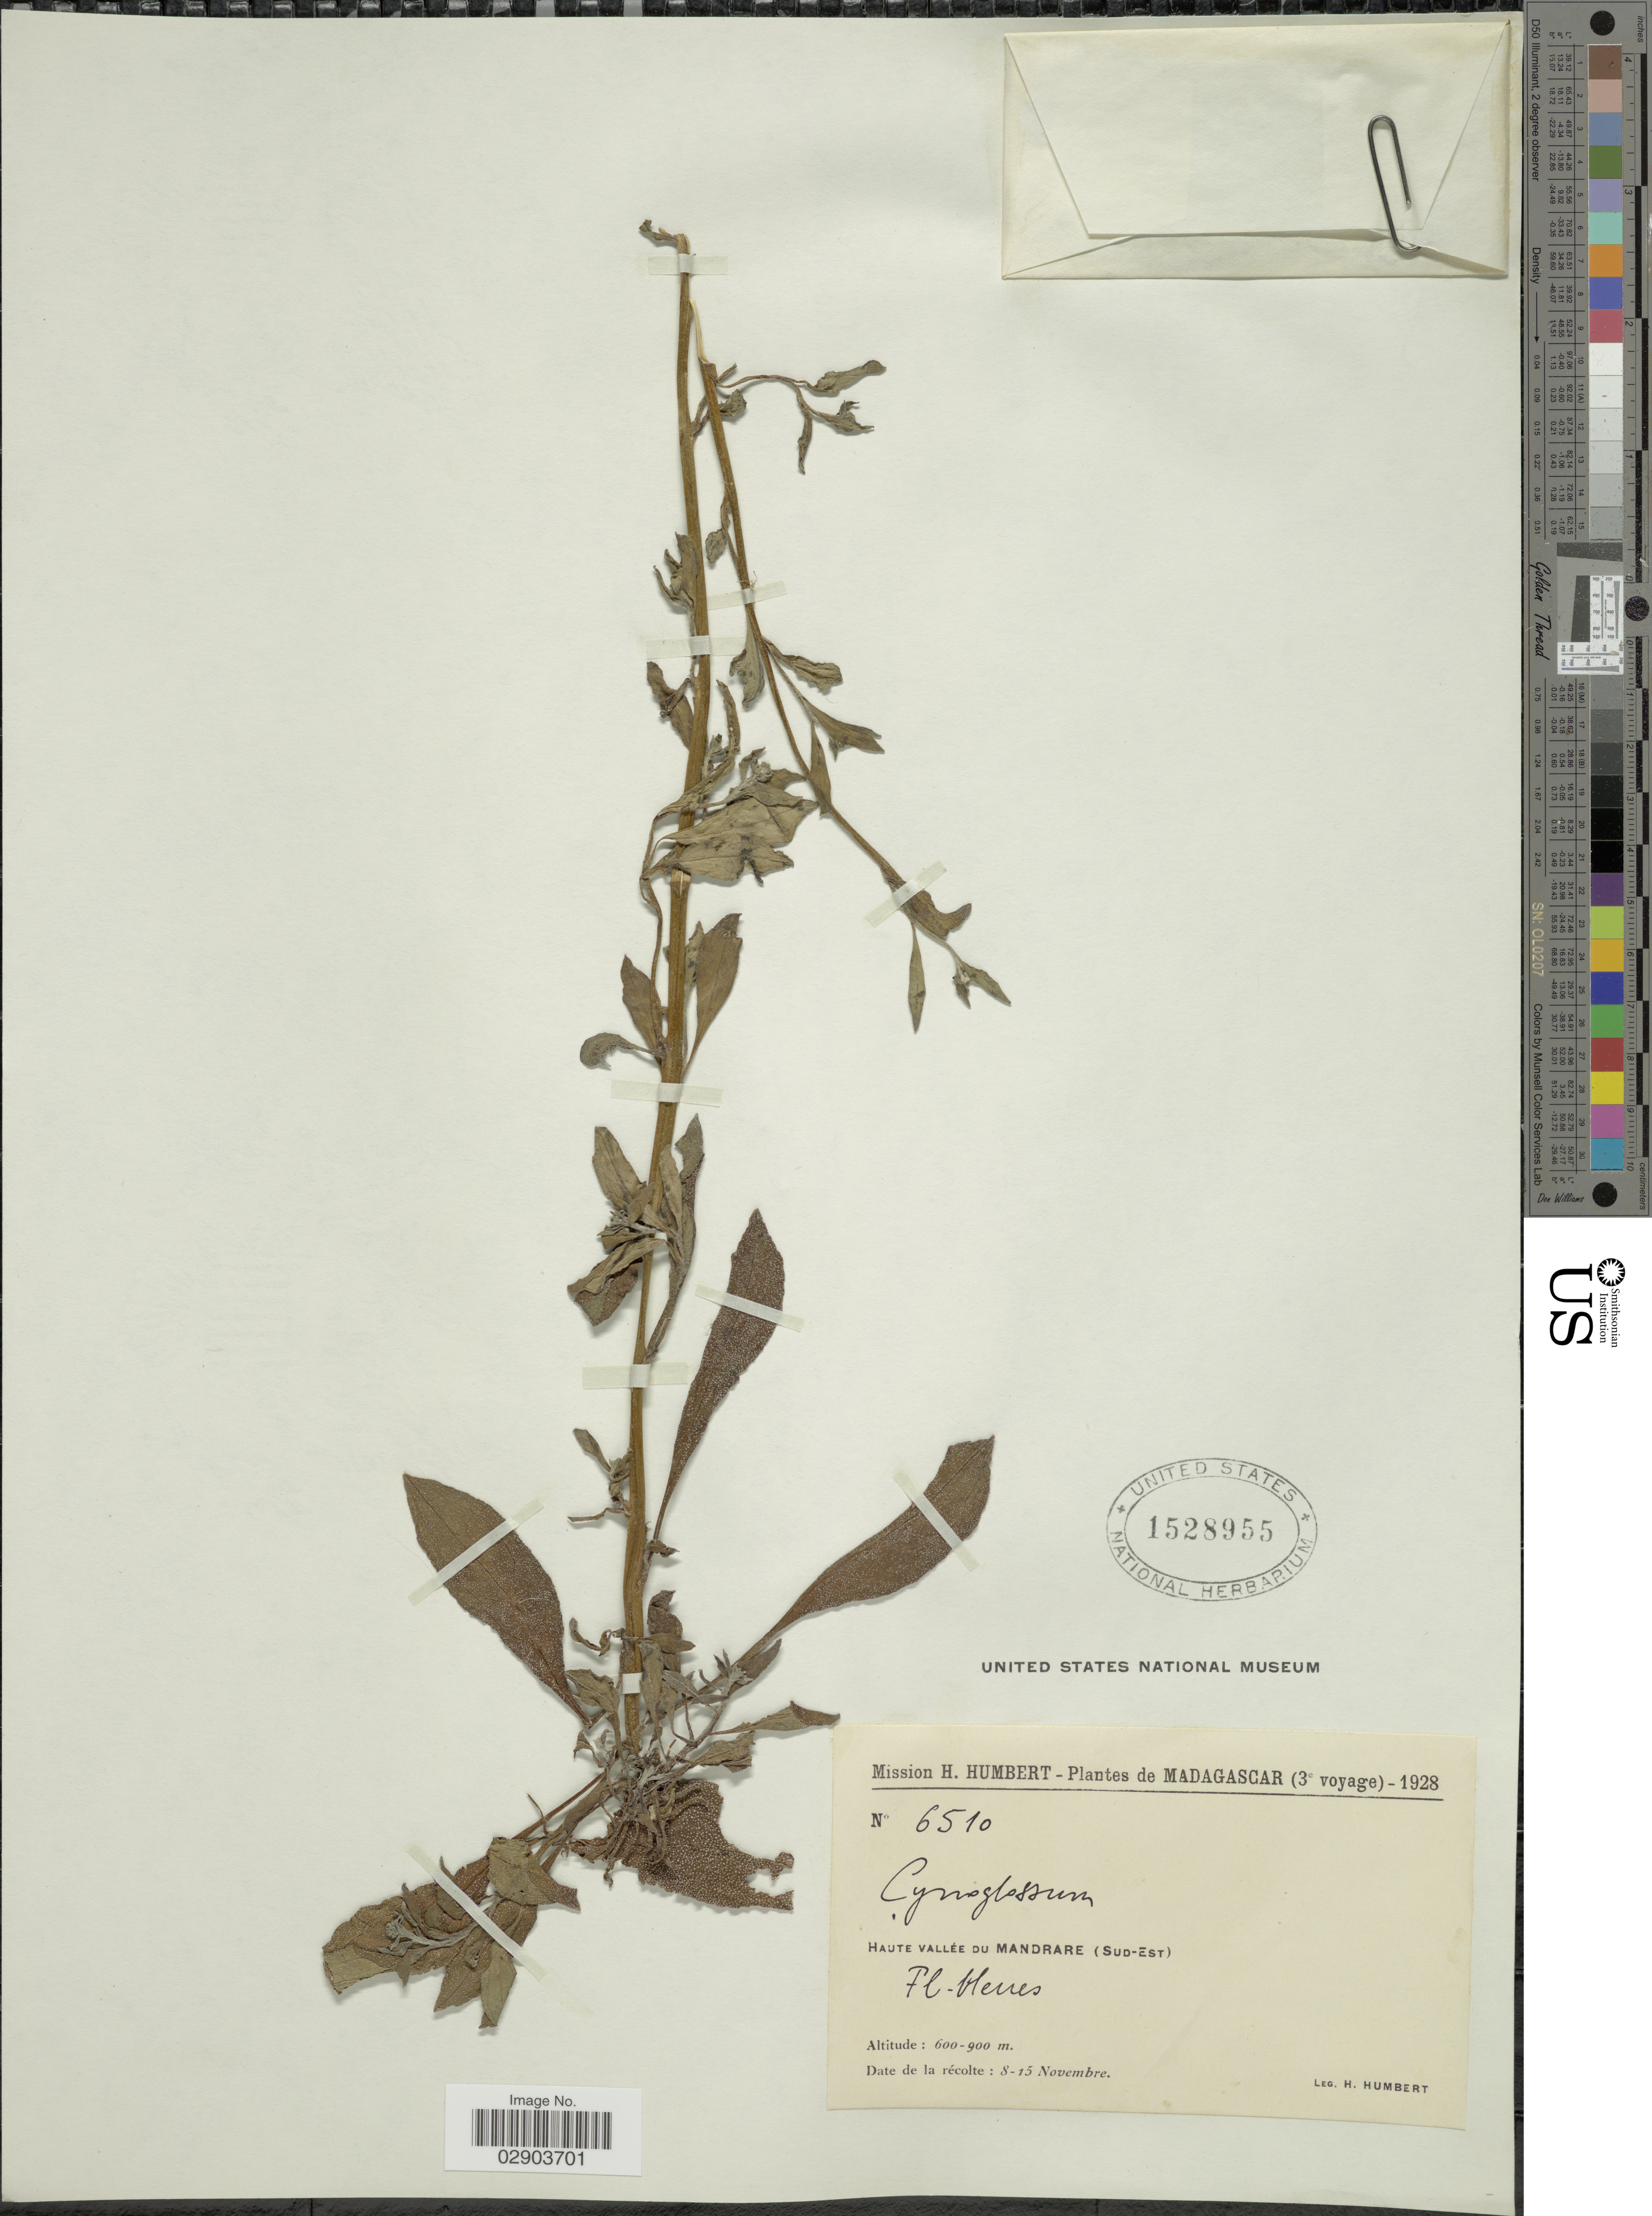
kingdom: Plantae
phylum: Tracheophyta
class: Magnoliopsida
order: Boraginales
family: Boraginaceae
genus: Cynoglossum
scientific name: Cynoglossum sp.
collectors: H. Humbert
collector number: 6510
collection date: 1928-11-08/1928-11-15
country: Madagascar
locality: Haute Vallée du Mandrare (Sud-Est).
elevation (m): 600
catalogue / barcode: US 1528955